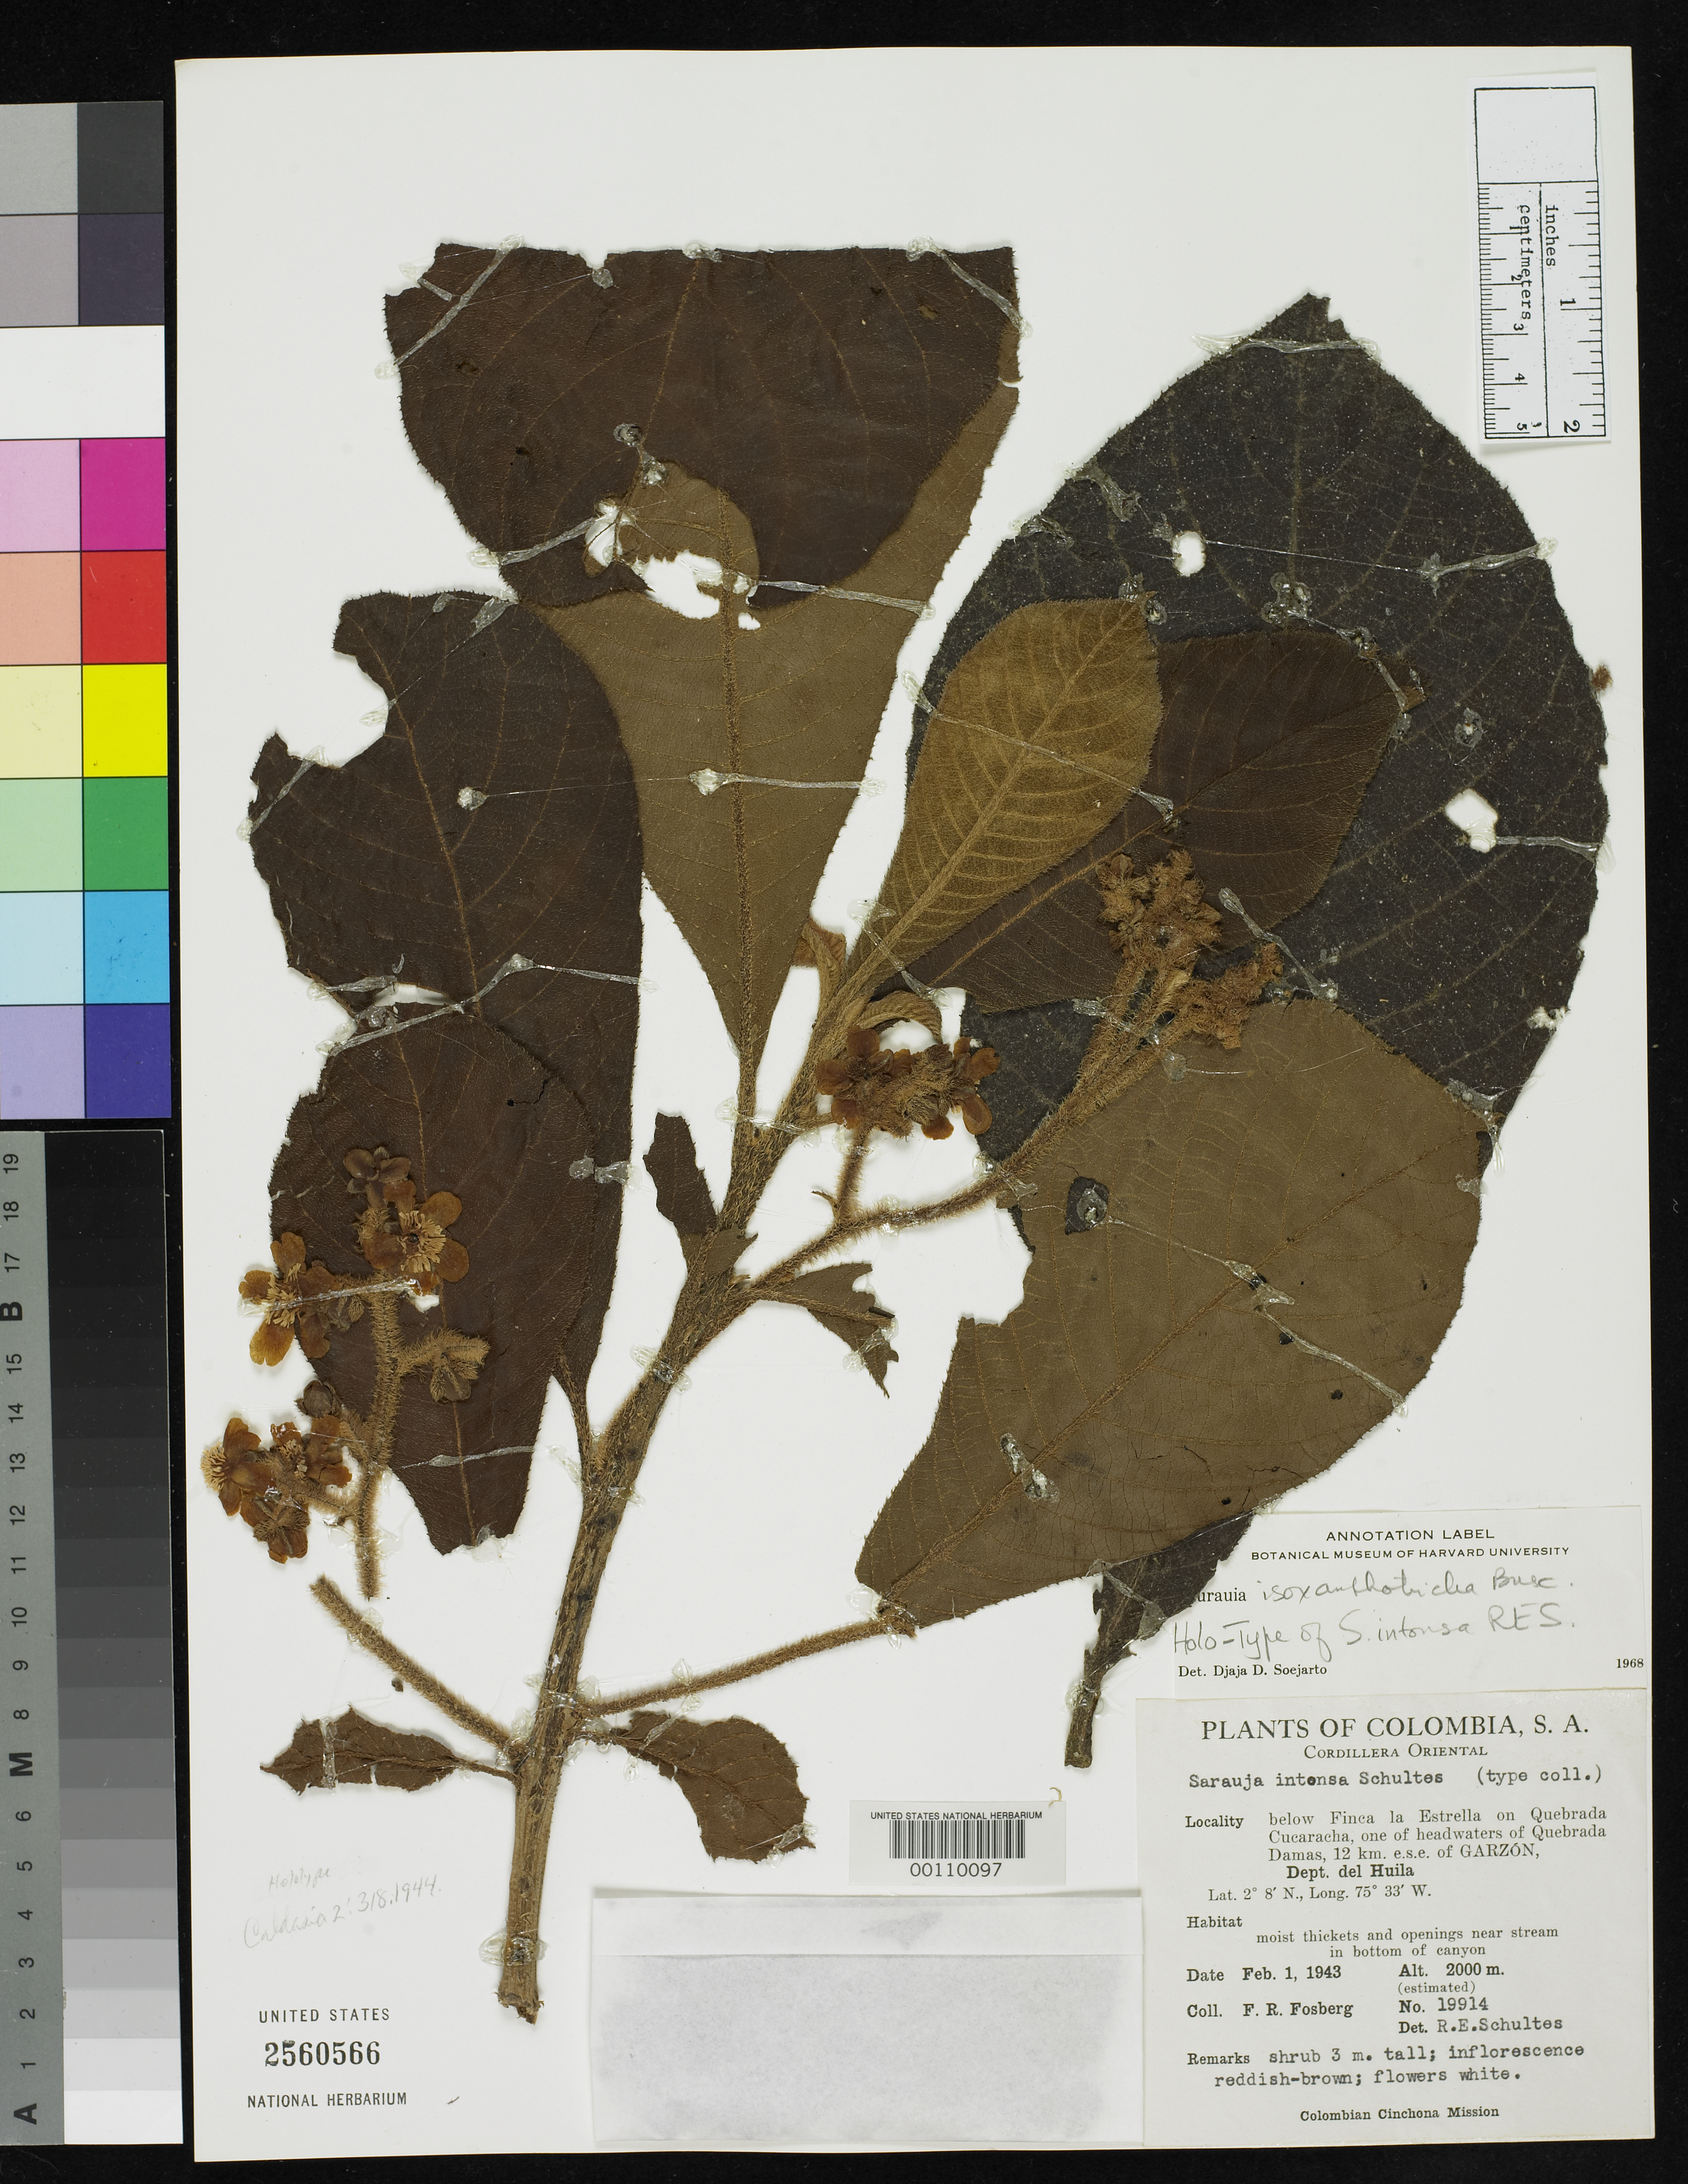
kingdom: Plantae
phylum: Tracheophyta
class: Magnoliopsida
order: Ericales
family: Actinidiaceae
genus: Saurauia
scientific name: Saurauia intonsa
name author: R.E. Schult.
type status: Holotype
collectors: F. R. Fosberg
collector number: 19914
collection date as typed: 01 Feb 1943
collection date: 1943-02-01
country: Colombia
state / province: Huila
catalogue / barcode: US 2560566